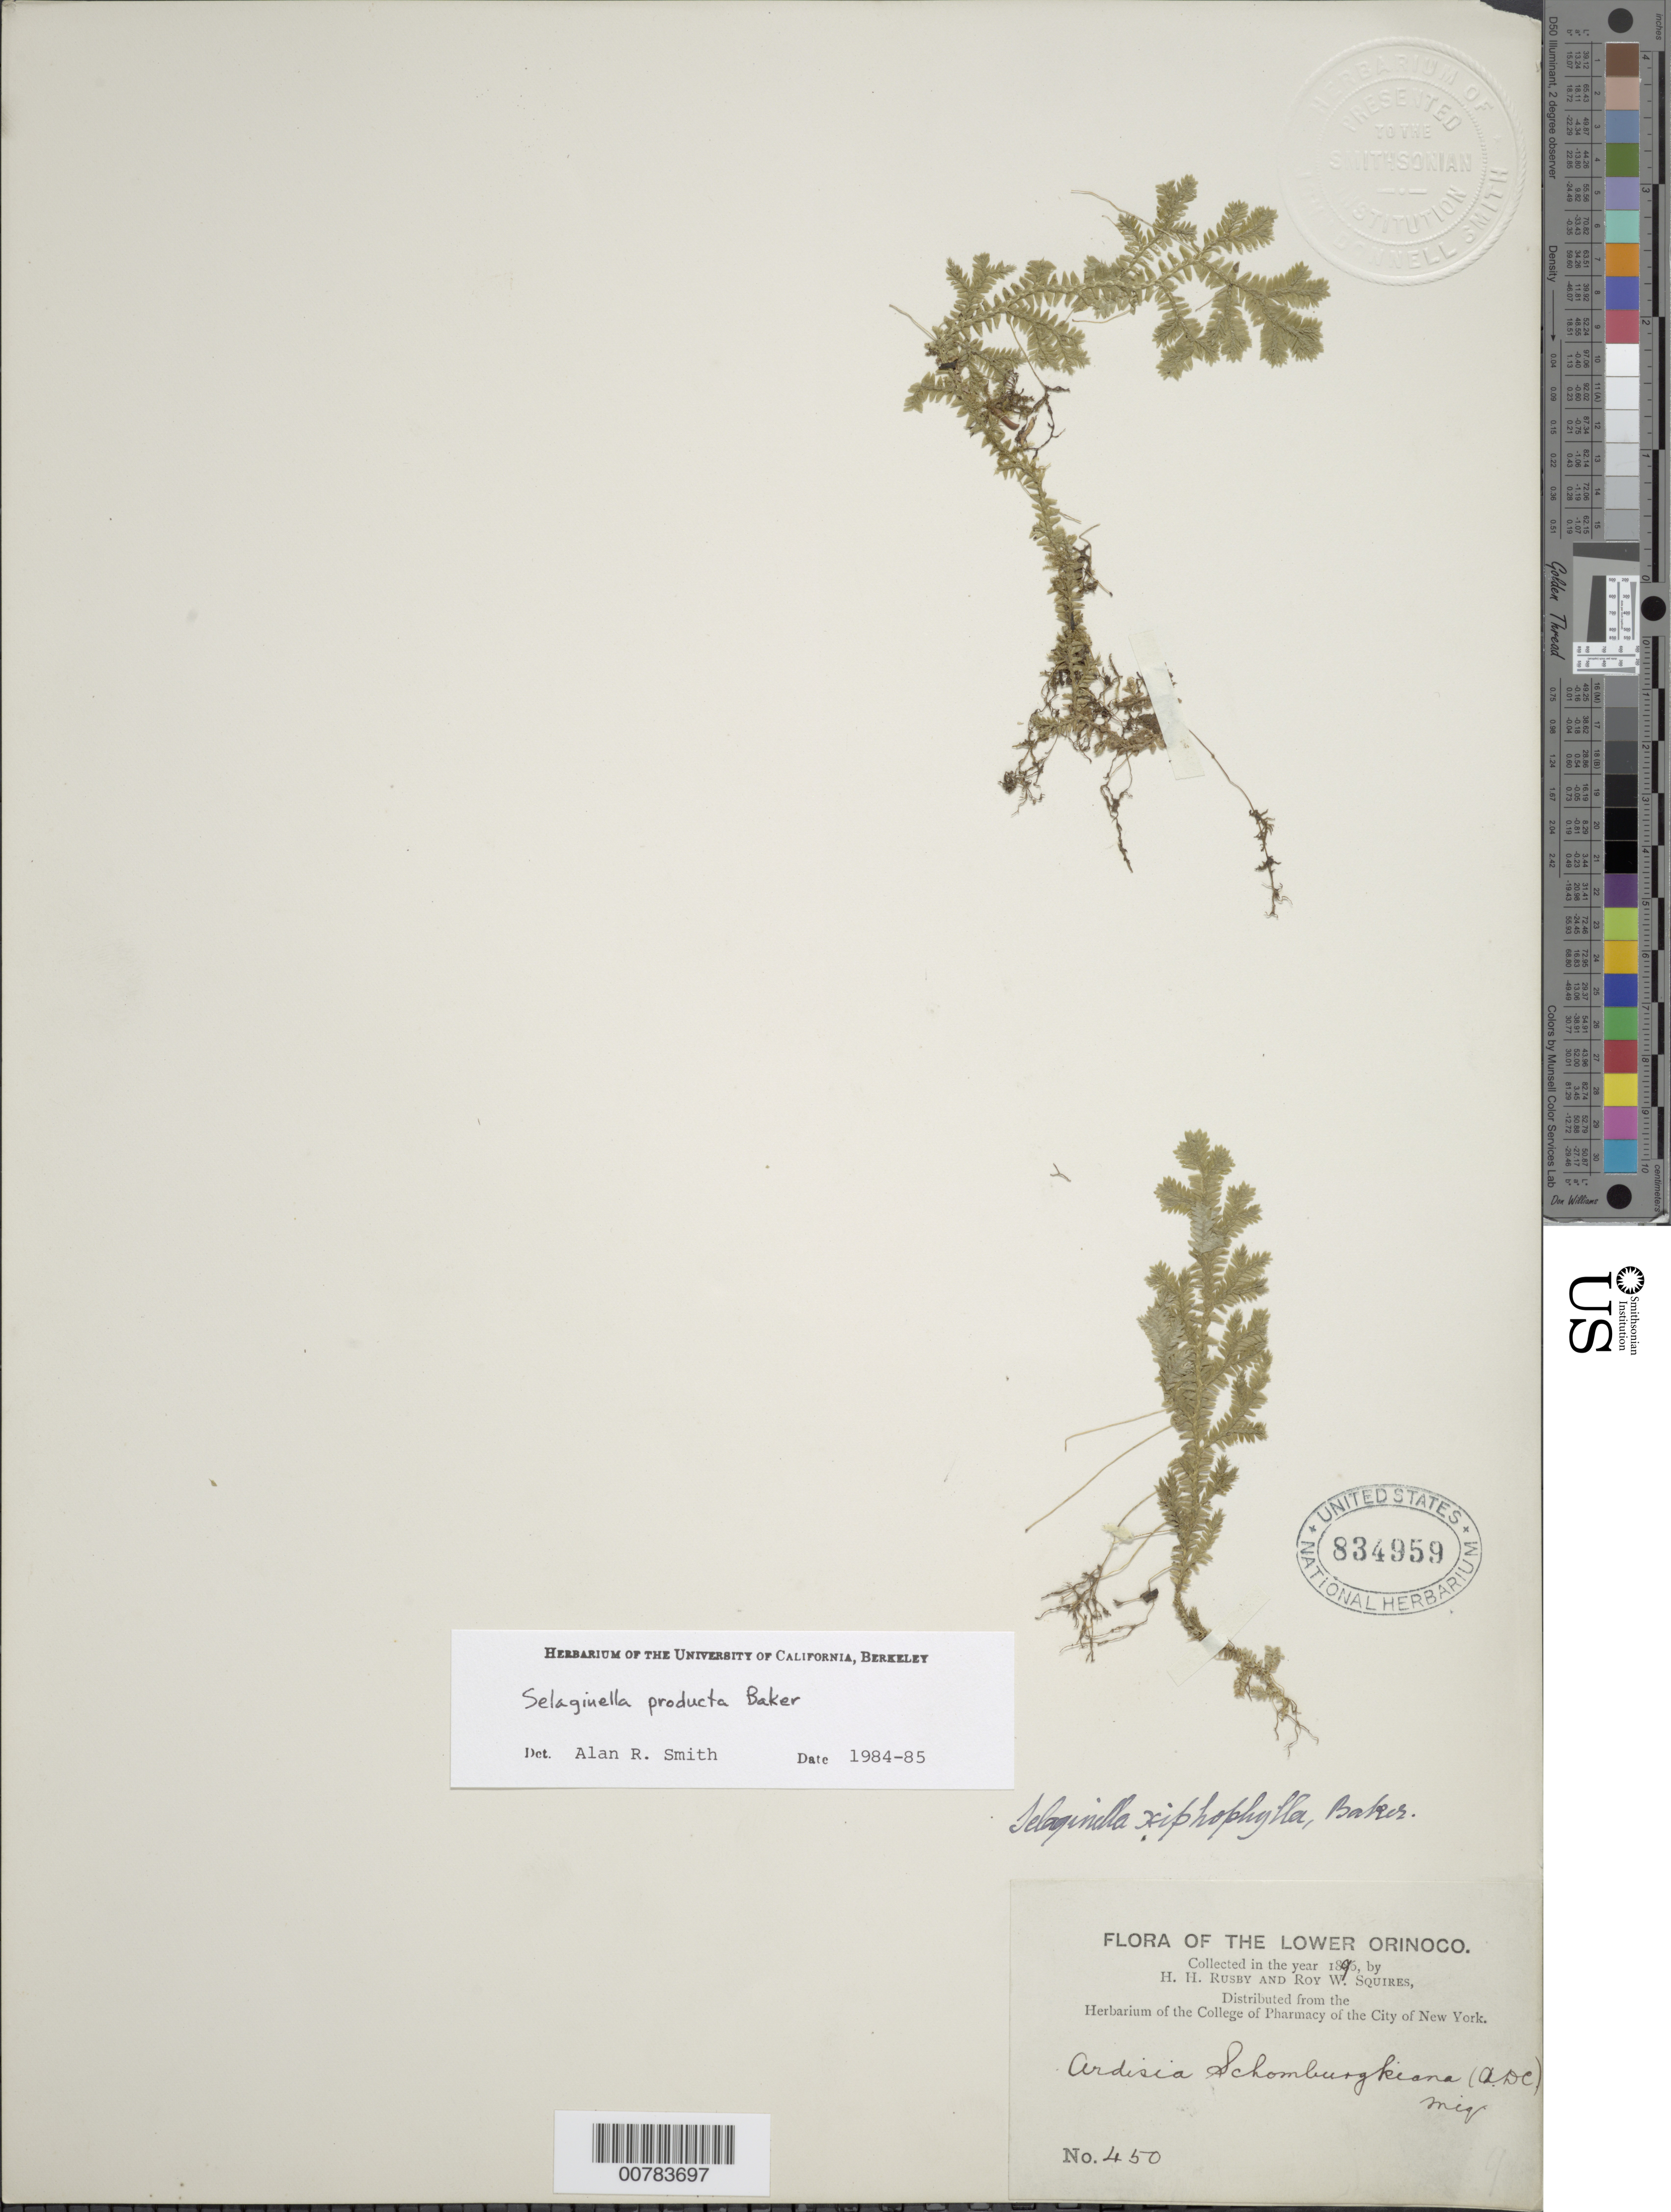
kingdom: Plantae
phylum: Tracheophyta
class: Lycopodiopsida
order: Selaginellales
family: Selaginellaceae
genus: Selaginella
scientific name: Selaginella producta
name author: Baker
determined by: Smith, Alan R., (UC)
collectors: H. H. Rusby & R. Squires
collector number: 450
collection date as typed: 1896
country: Venezuela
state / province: Delta Amacuro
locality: Lower Orinoco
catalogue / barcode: US 834959